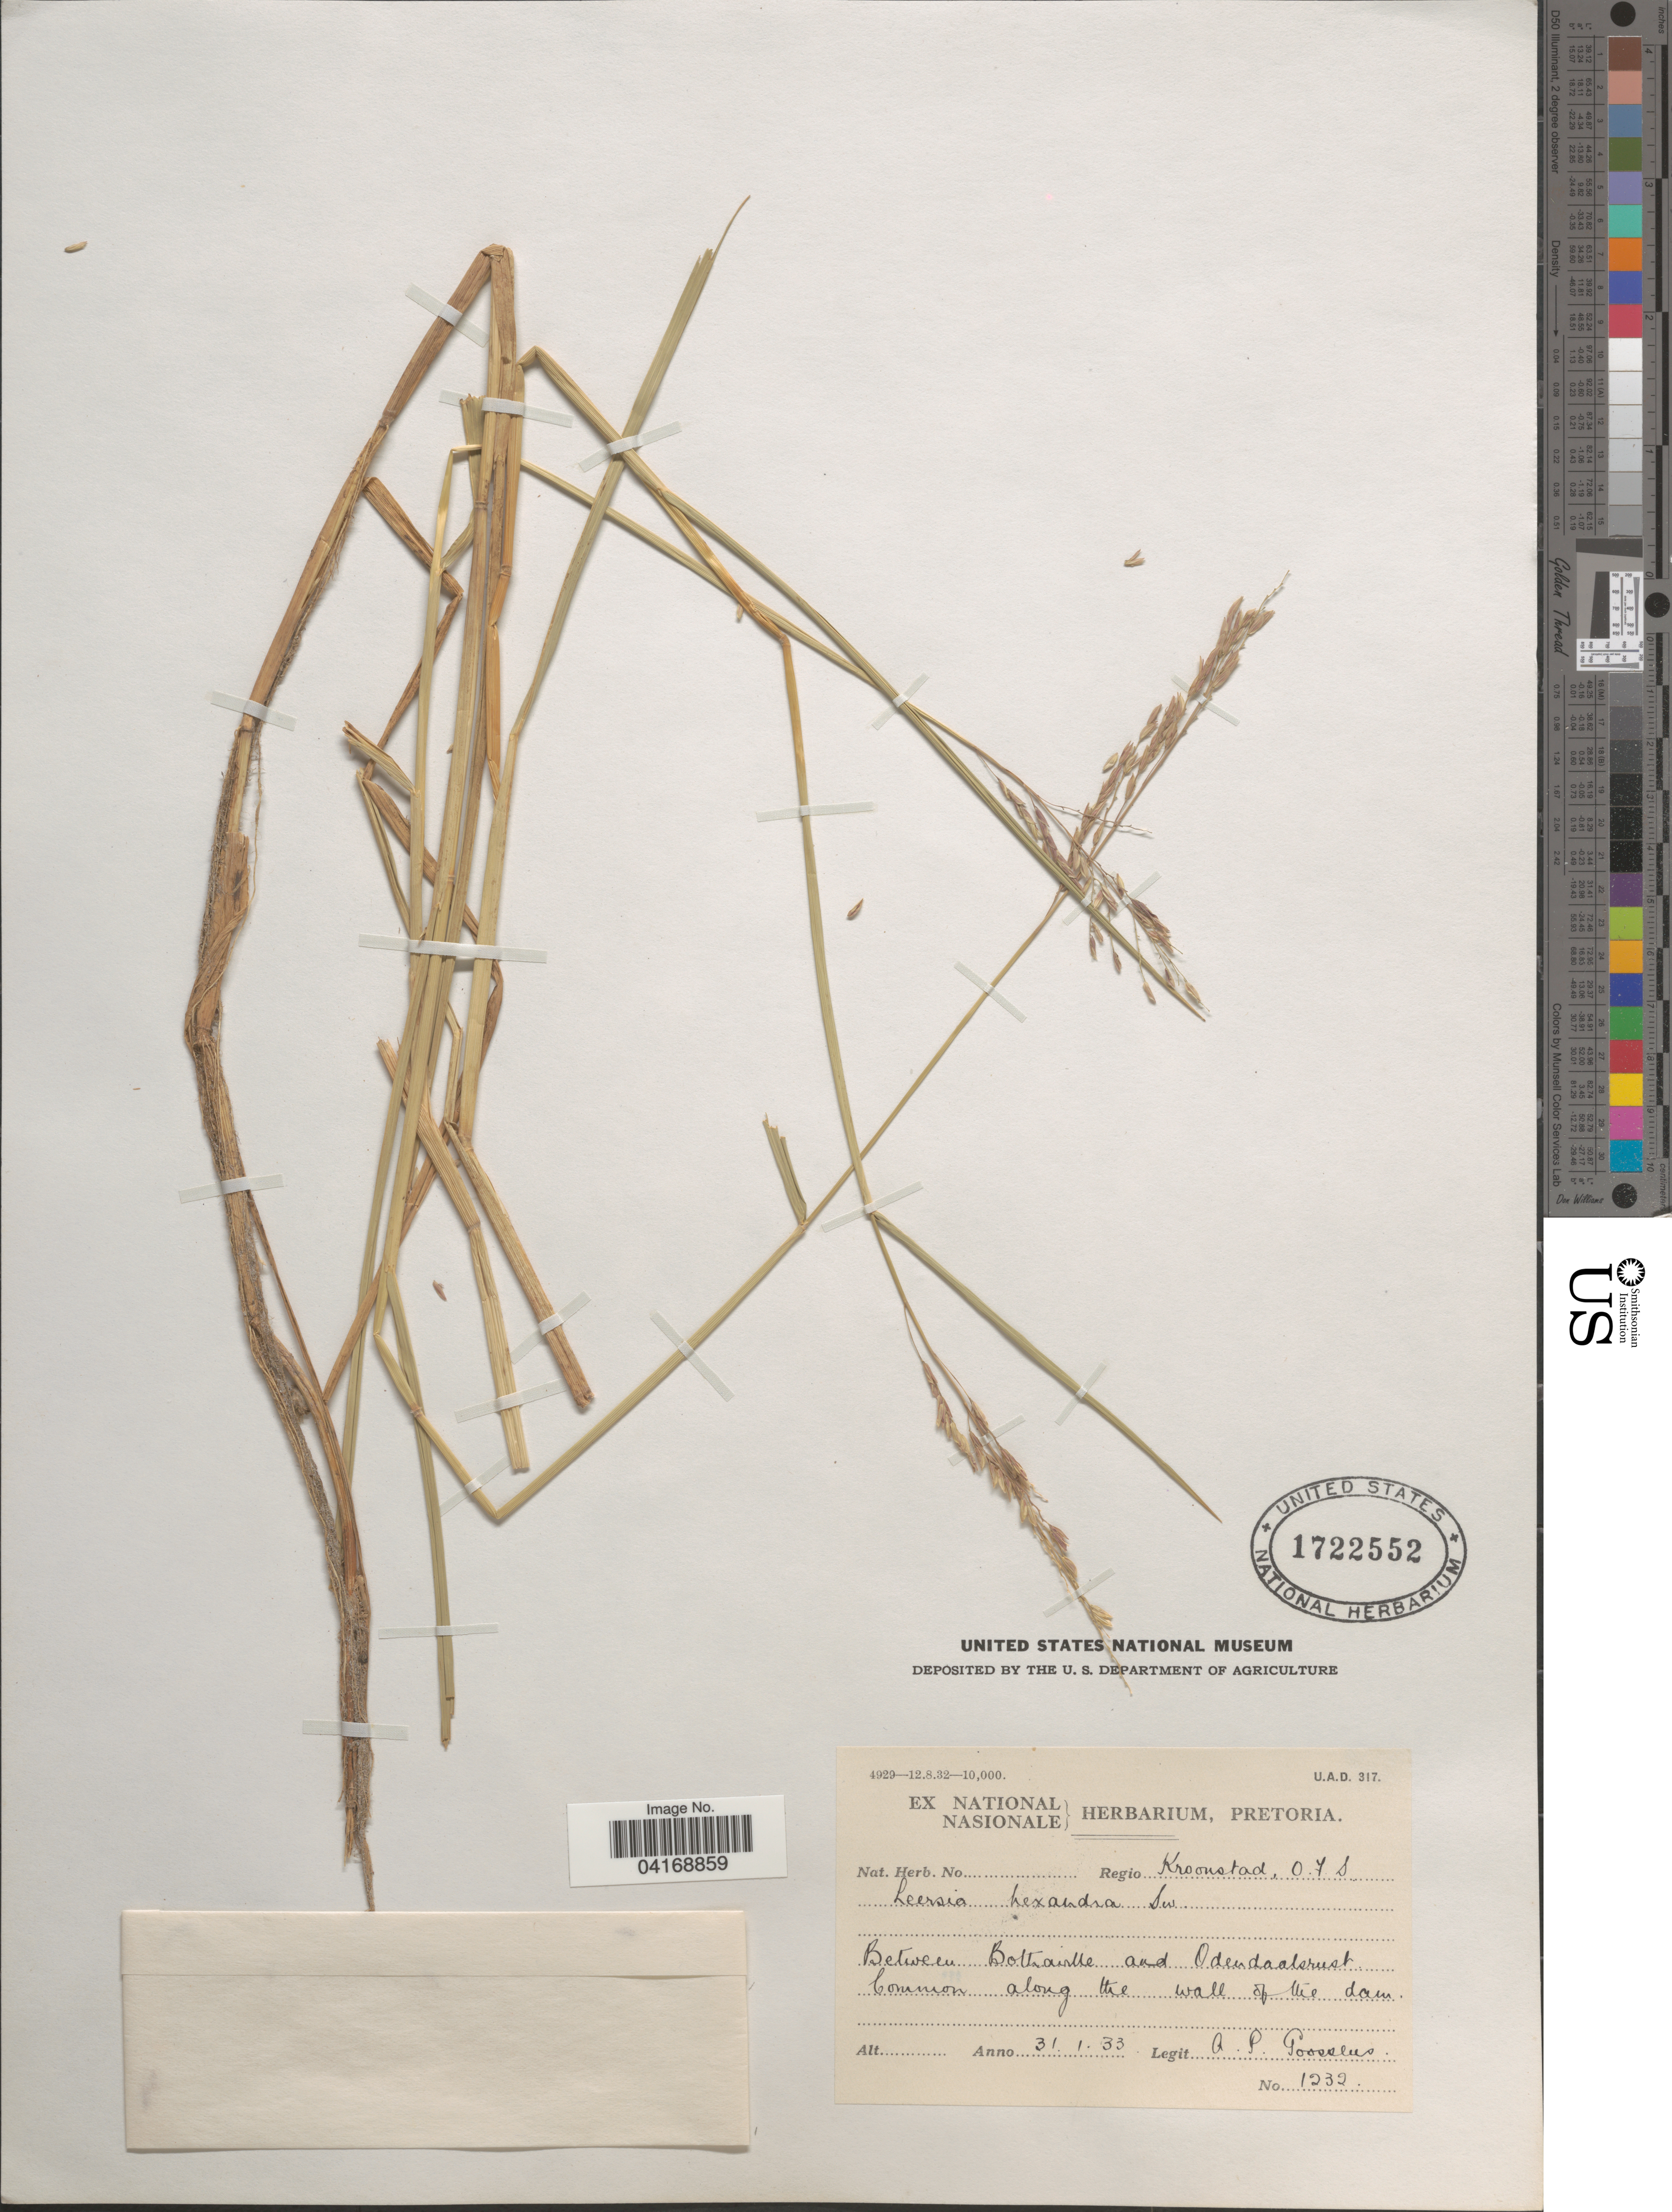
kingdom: Plantae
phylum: Tracheophyta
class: Liliopsida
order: Poales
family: Poaceae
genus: Leersia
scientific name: Leersia hexandra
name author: Sw.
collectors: A. P. G. Goossens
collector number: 1232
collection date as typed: Transcribed d/m/y: 31/1/33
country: South Africa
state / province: Free State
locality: Regio Kroonstad, O. F. S. Between Bottraville and Odendaalsrust. Along the wall of the dam.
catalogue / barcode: US 1722552